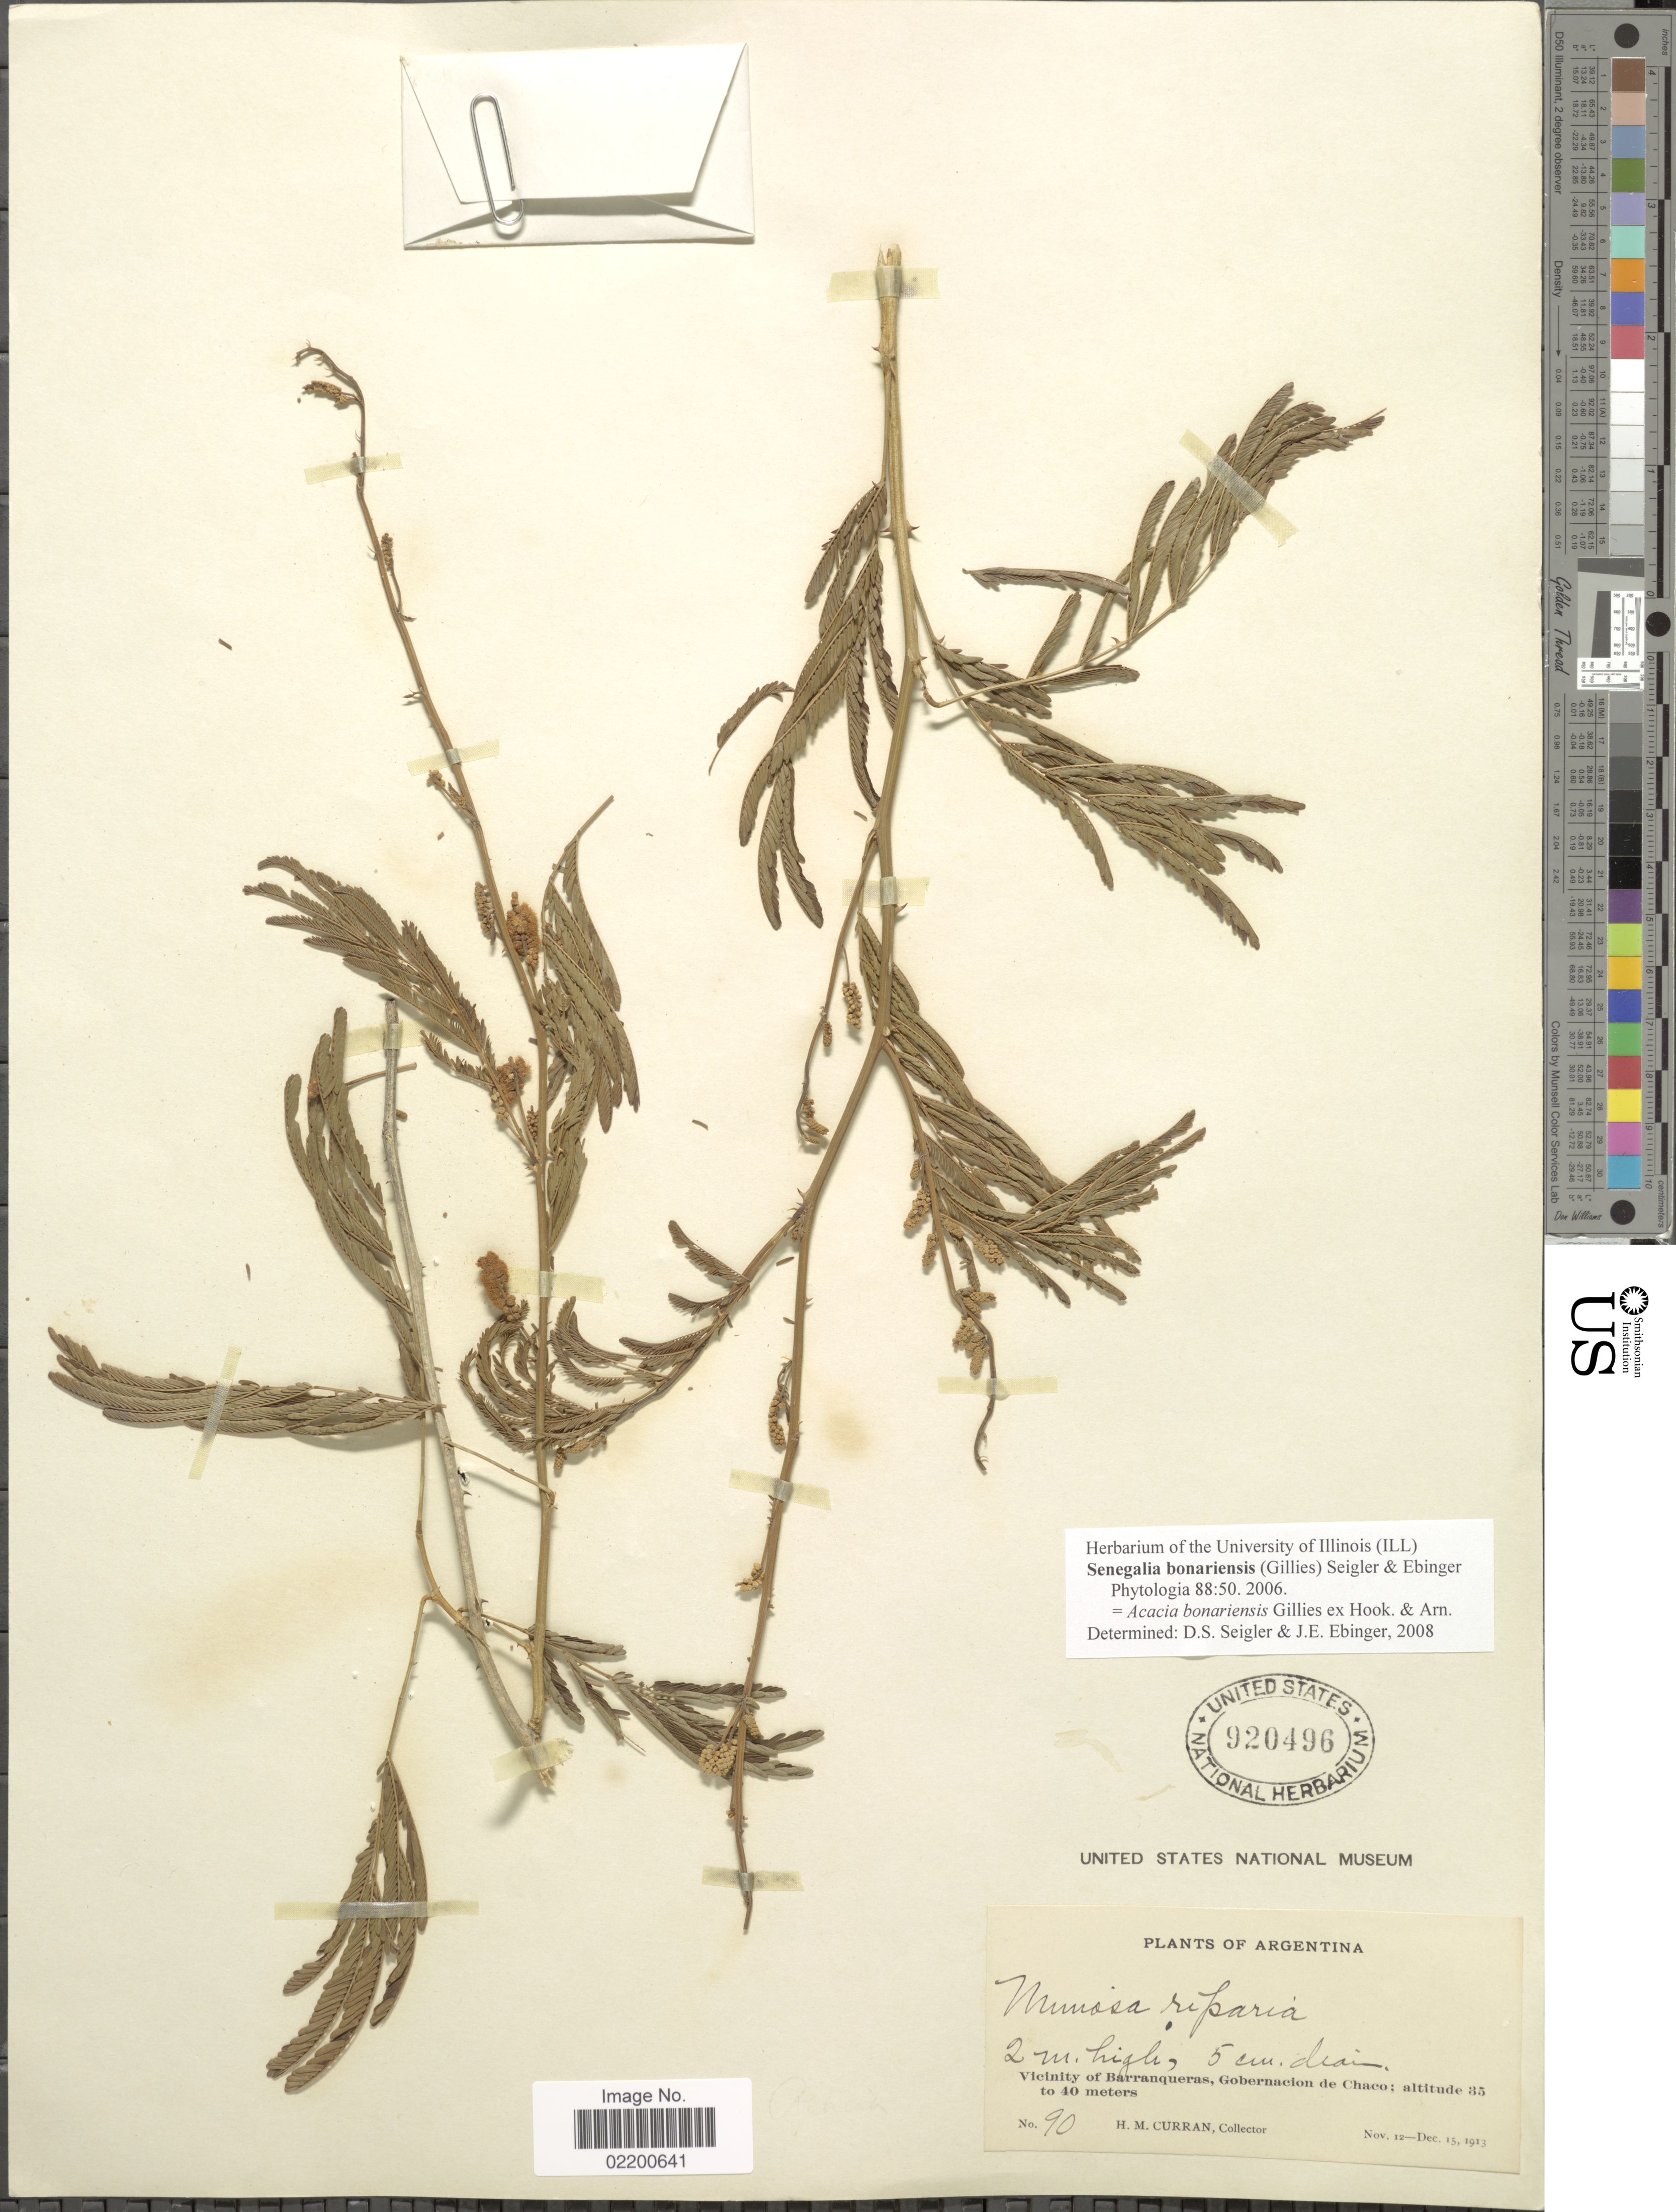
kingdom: Plantae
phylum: Tracheophyta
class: Magnoliopsida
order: Fabales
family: Fabaceae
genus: Senegalia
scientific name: Senegalia bonariensis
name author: (Gillies ex Hook. & Arn.) Seigler & Ebinger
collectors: H. M. Curran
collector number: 90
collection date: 1913-11-12/1913-12-15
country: Argentina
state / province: Chaco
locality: Vicinity of Barranqueras, Gobernacion de Chaco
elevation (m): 35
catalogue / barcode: US 920496